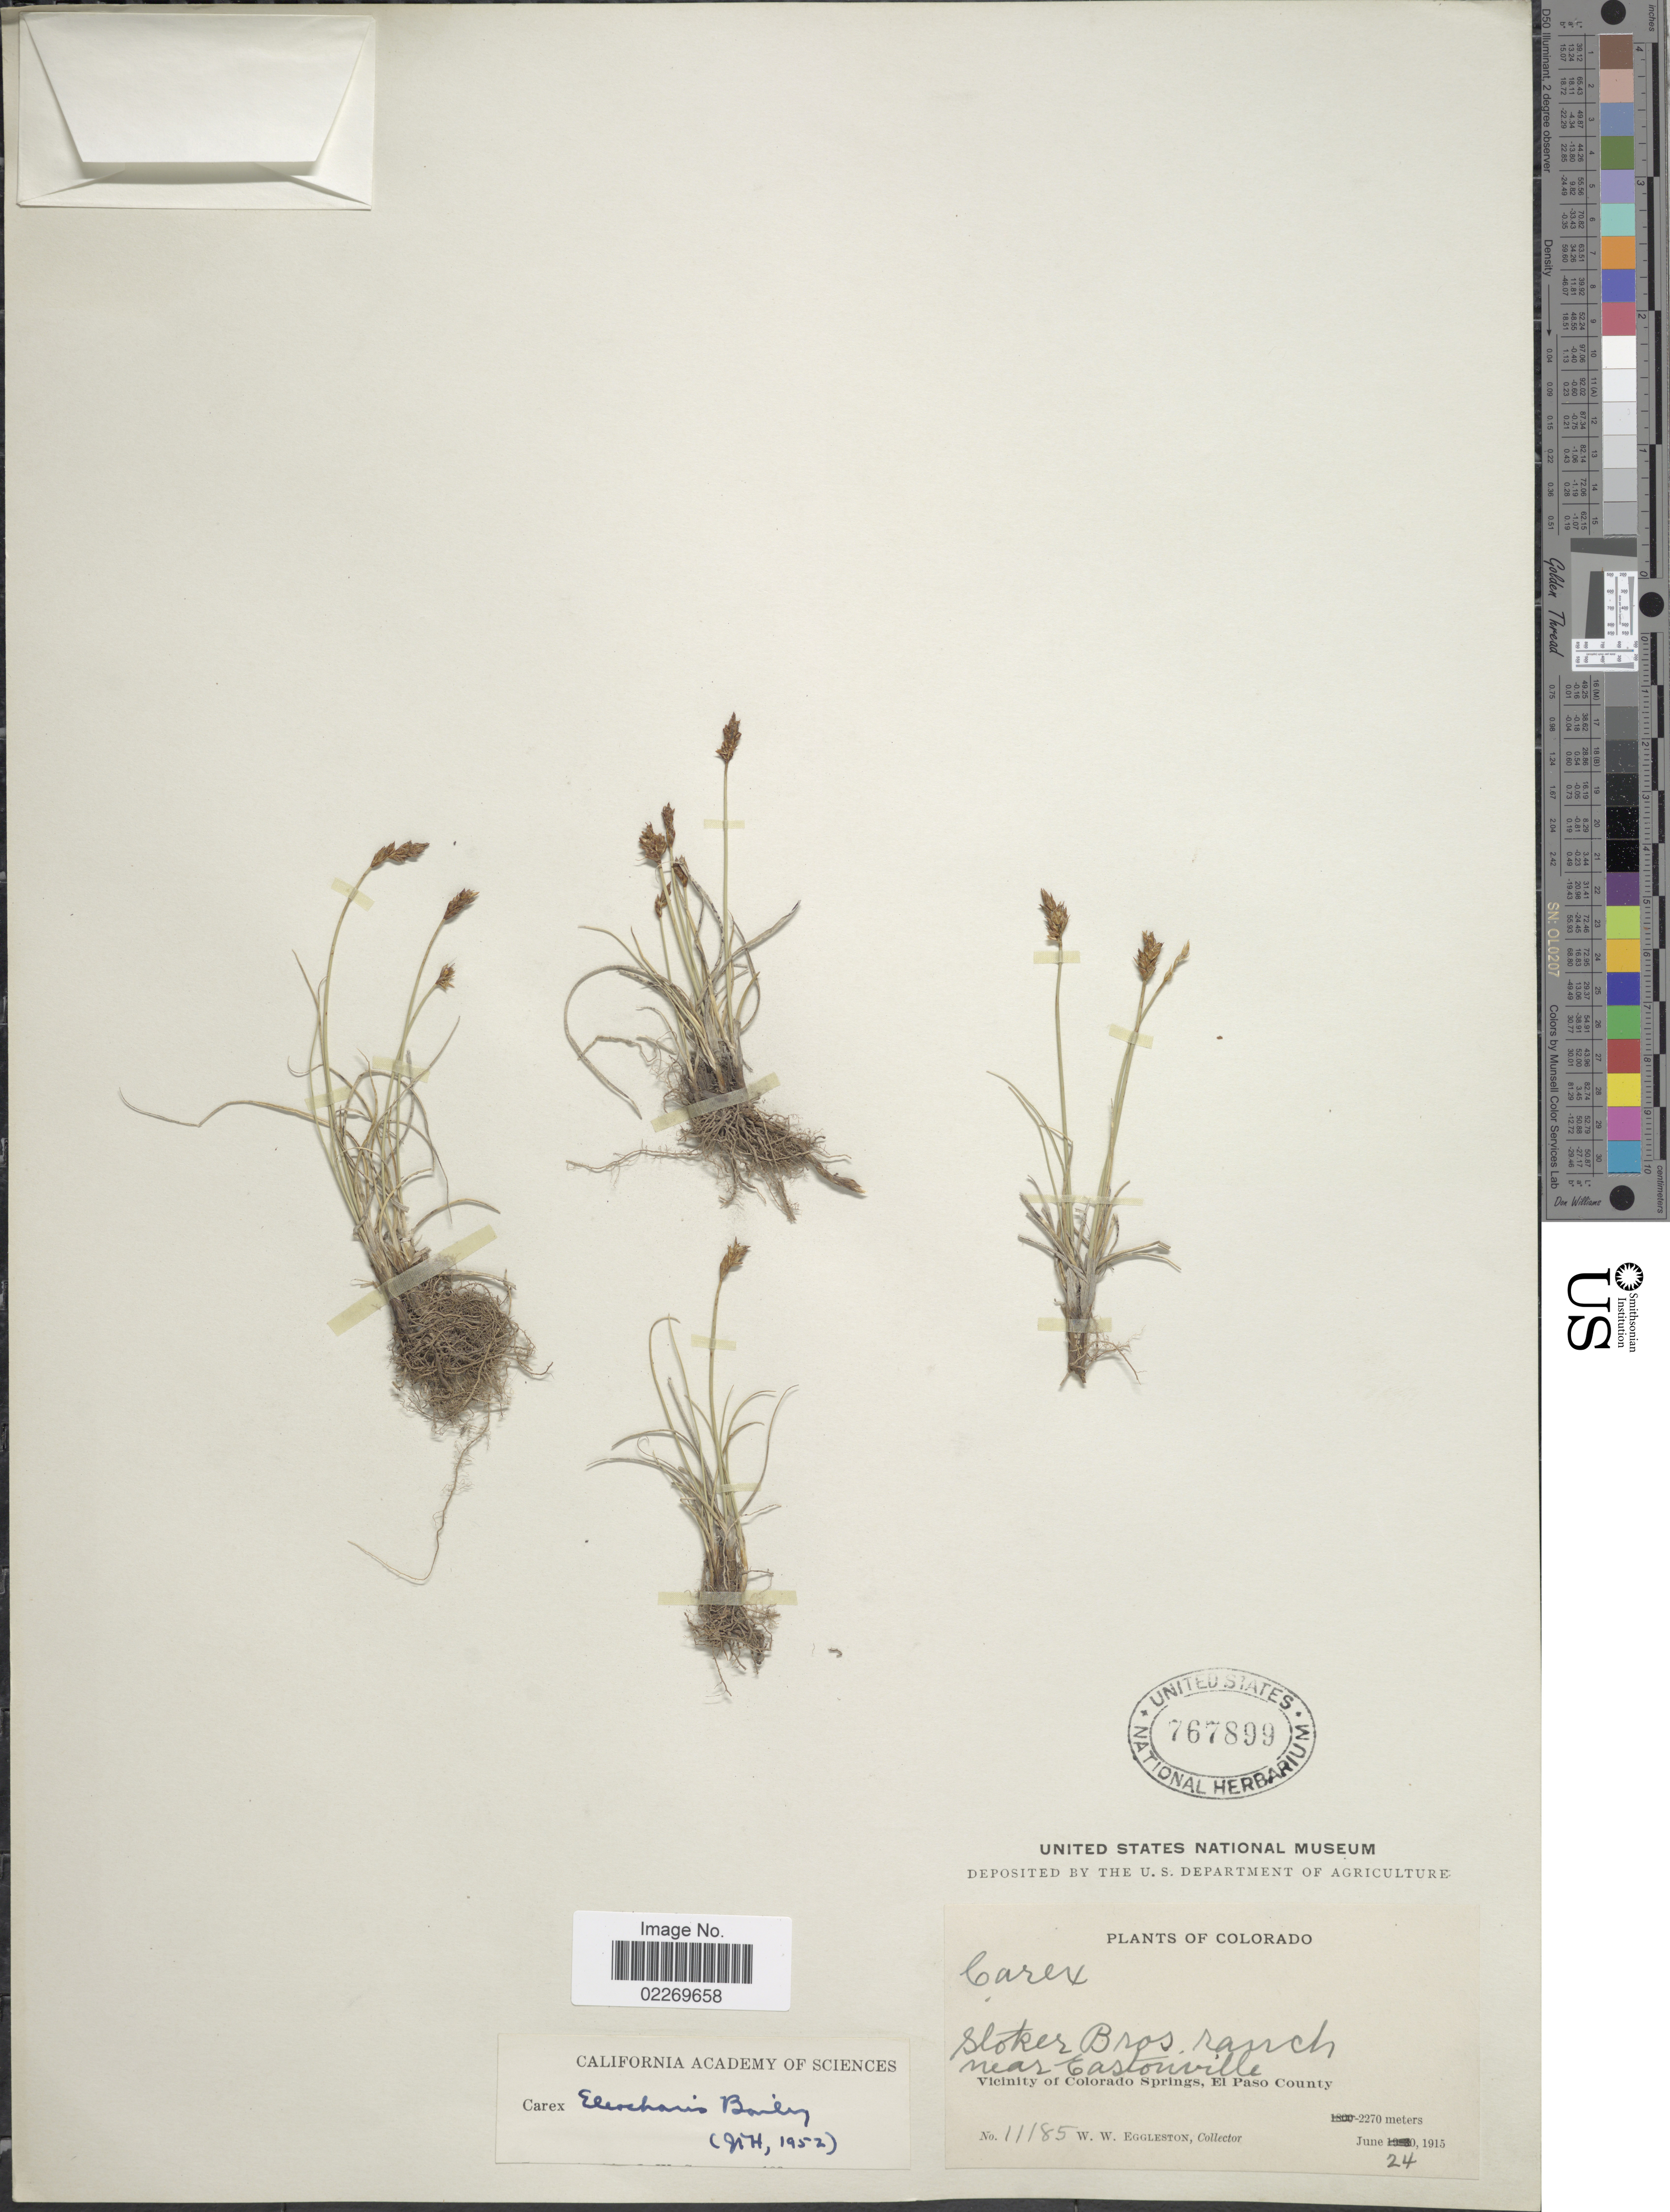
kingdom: Plantae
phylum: Tracheophyta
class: Liliopsida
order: Poales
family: Cyperaceae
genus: Carex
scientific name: Carex eleocharis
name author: L.H. Bailey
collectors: W. W. Eggleston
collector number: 11185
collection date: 1915-06-24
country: United States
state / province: Colorado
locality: Stoker Bros. ranch near Eastonville. Vicinity of Colorado Springs, El Paso County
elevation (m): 2270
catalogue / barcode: US 767899